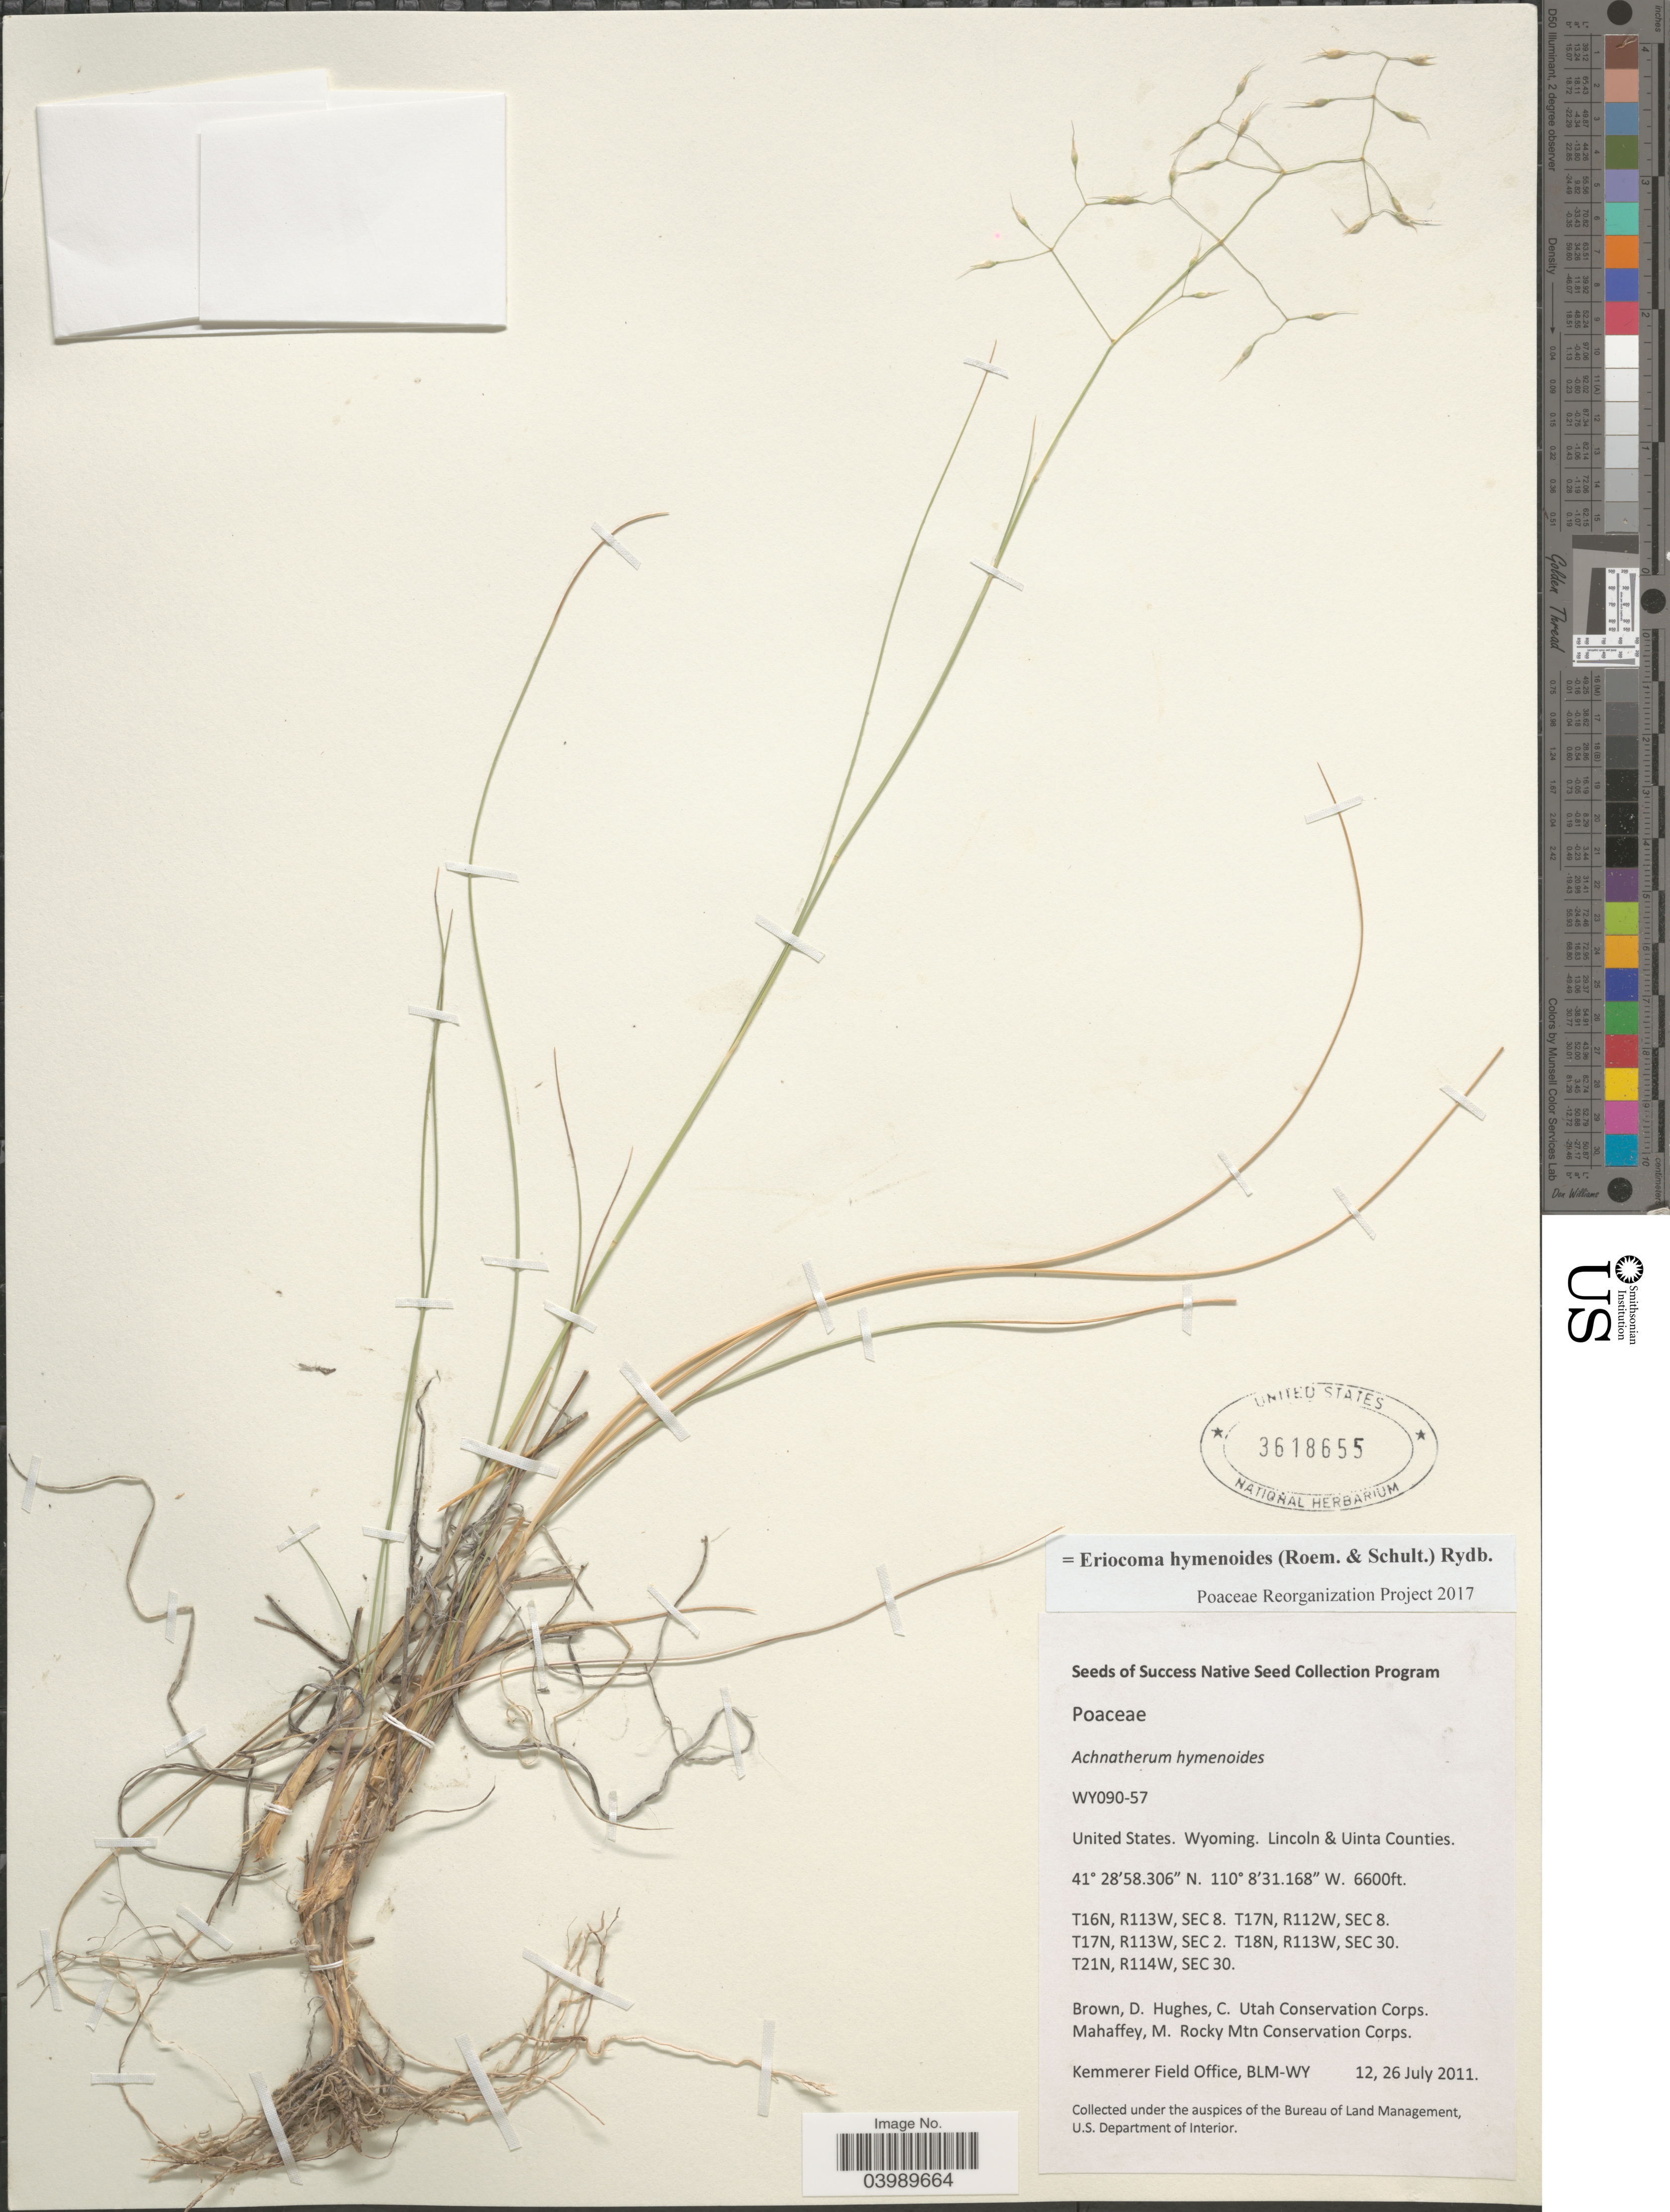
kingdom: Plantae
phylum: Tracheophyta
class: Liliopsida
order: Poales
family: Poaceae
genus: Eriocoma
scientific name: Eriocoma hymenoides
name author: (Roem. & Schult.) Rydb.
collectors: D. Brown, C. E. Hughes & M. Mahaffey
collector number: WY090-57?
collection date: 2011-07-12/2011-07-26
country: United States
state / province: Wyoming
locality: Lincoln & Uinta Counties. T16N, R113W, Sec8. T17N, R112W, Sec 8. T17N, R113W, Sec 2. T18N, R113W, Sec 30. T21N, R114W, Sec 30.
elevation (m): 2012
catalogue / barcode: US 3618655